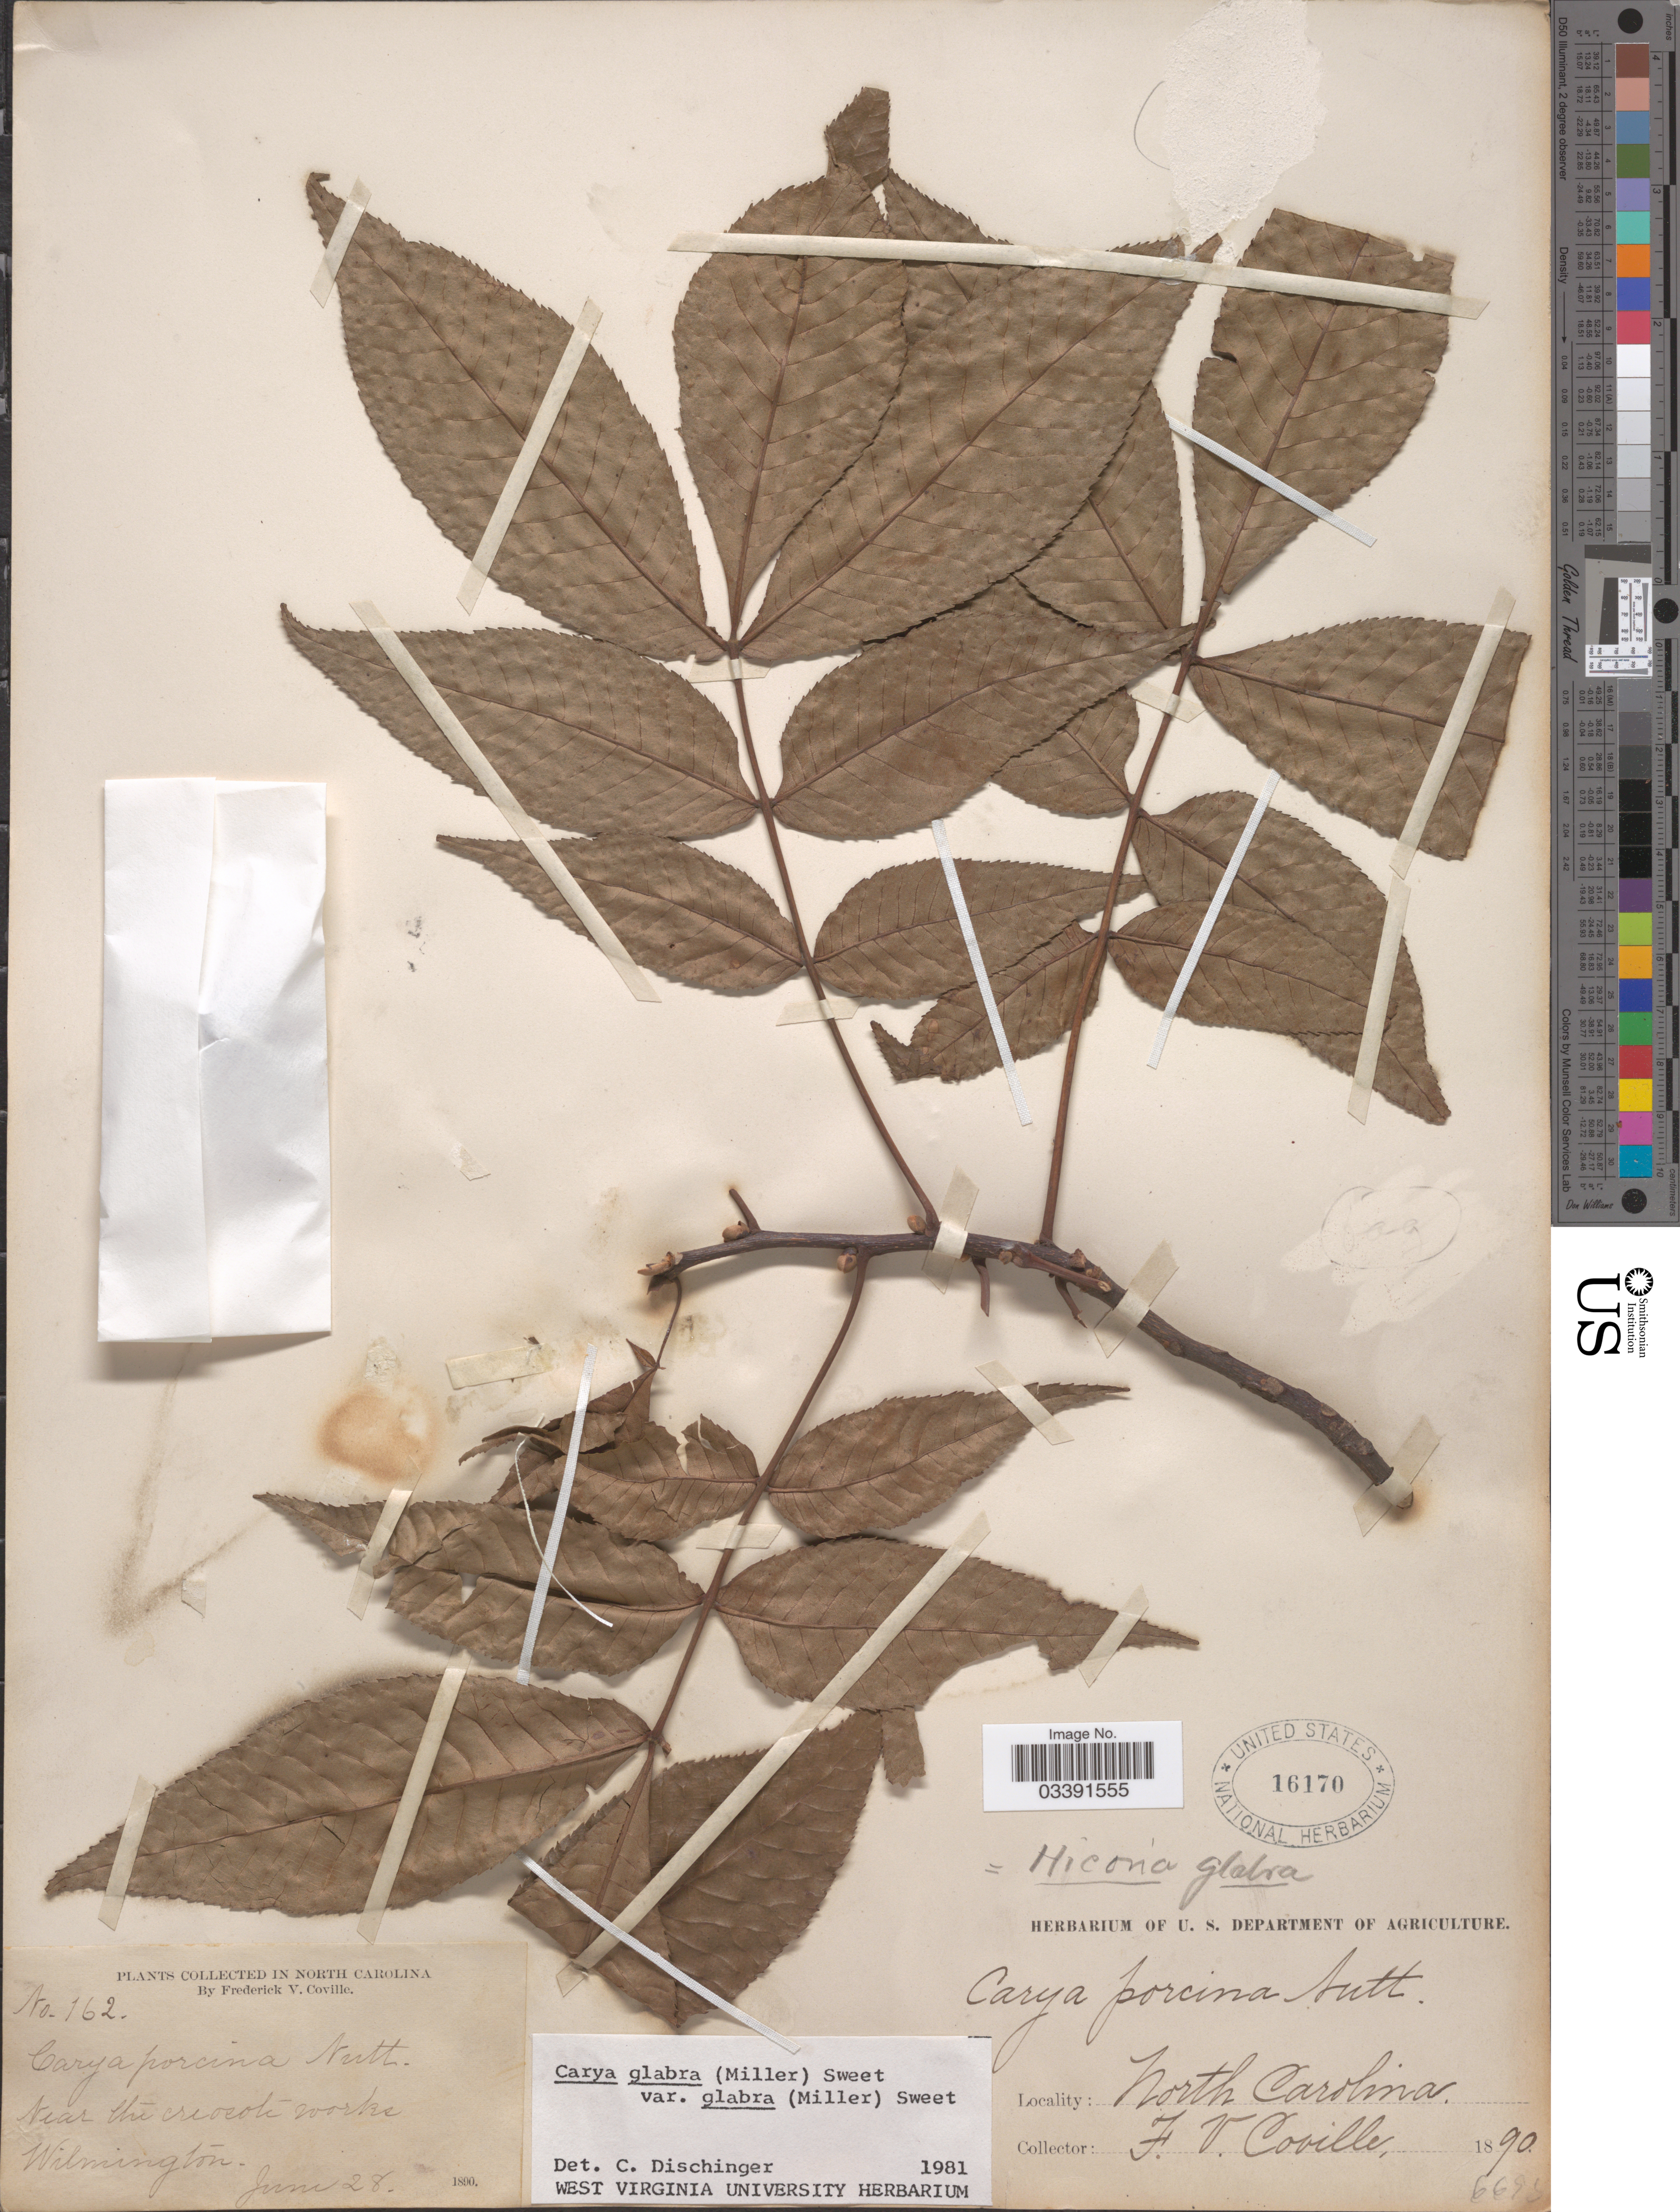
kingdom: Plantae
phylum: Tracheophyta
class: Magnoliopsida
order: Fagales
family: Juglandaceae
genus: Carya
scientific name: Carya glabra var. glabra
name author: (Mill.) Sweet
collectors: F. V. Coville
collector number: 162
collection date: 1890-06-28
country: United States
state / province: North Carolina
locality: Wilmington.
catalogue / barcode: US 16170